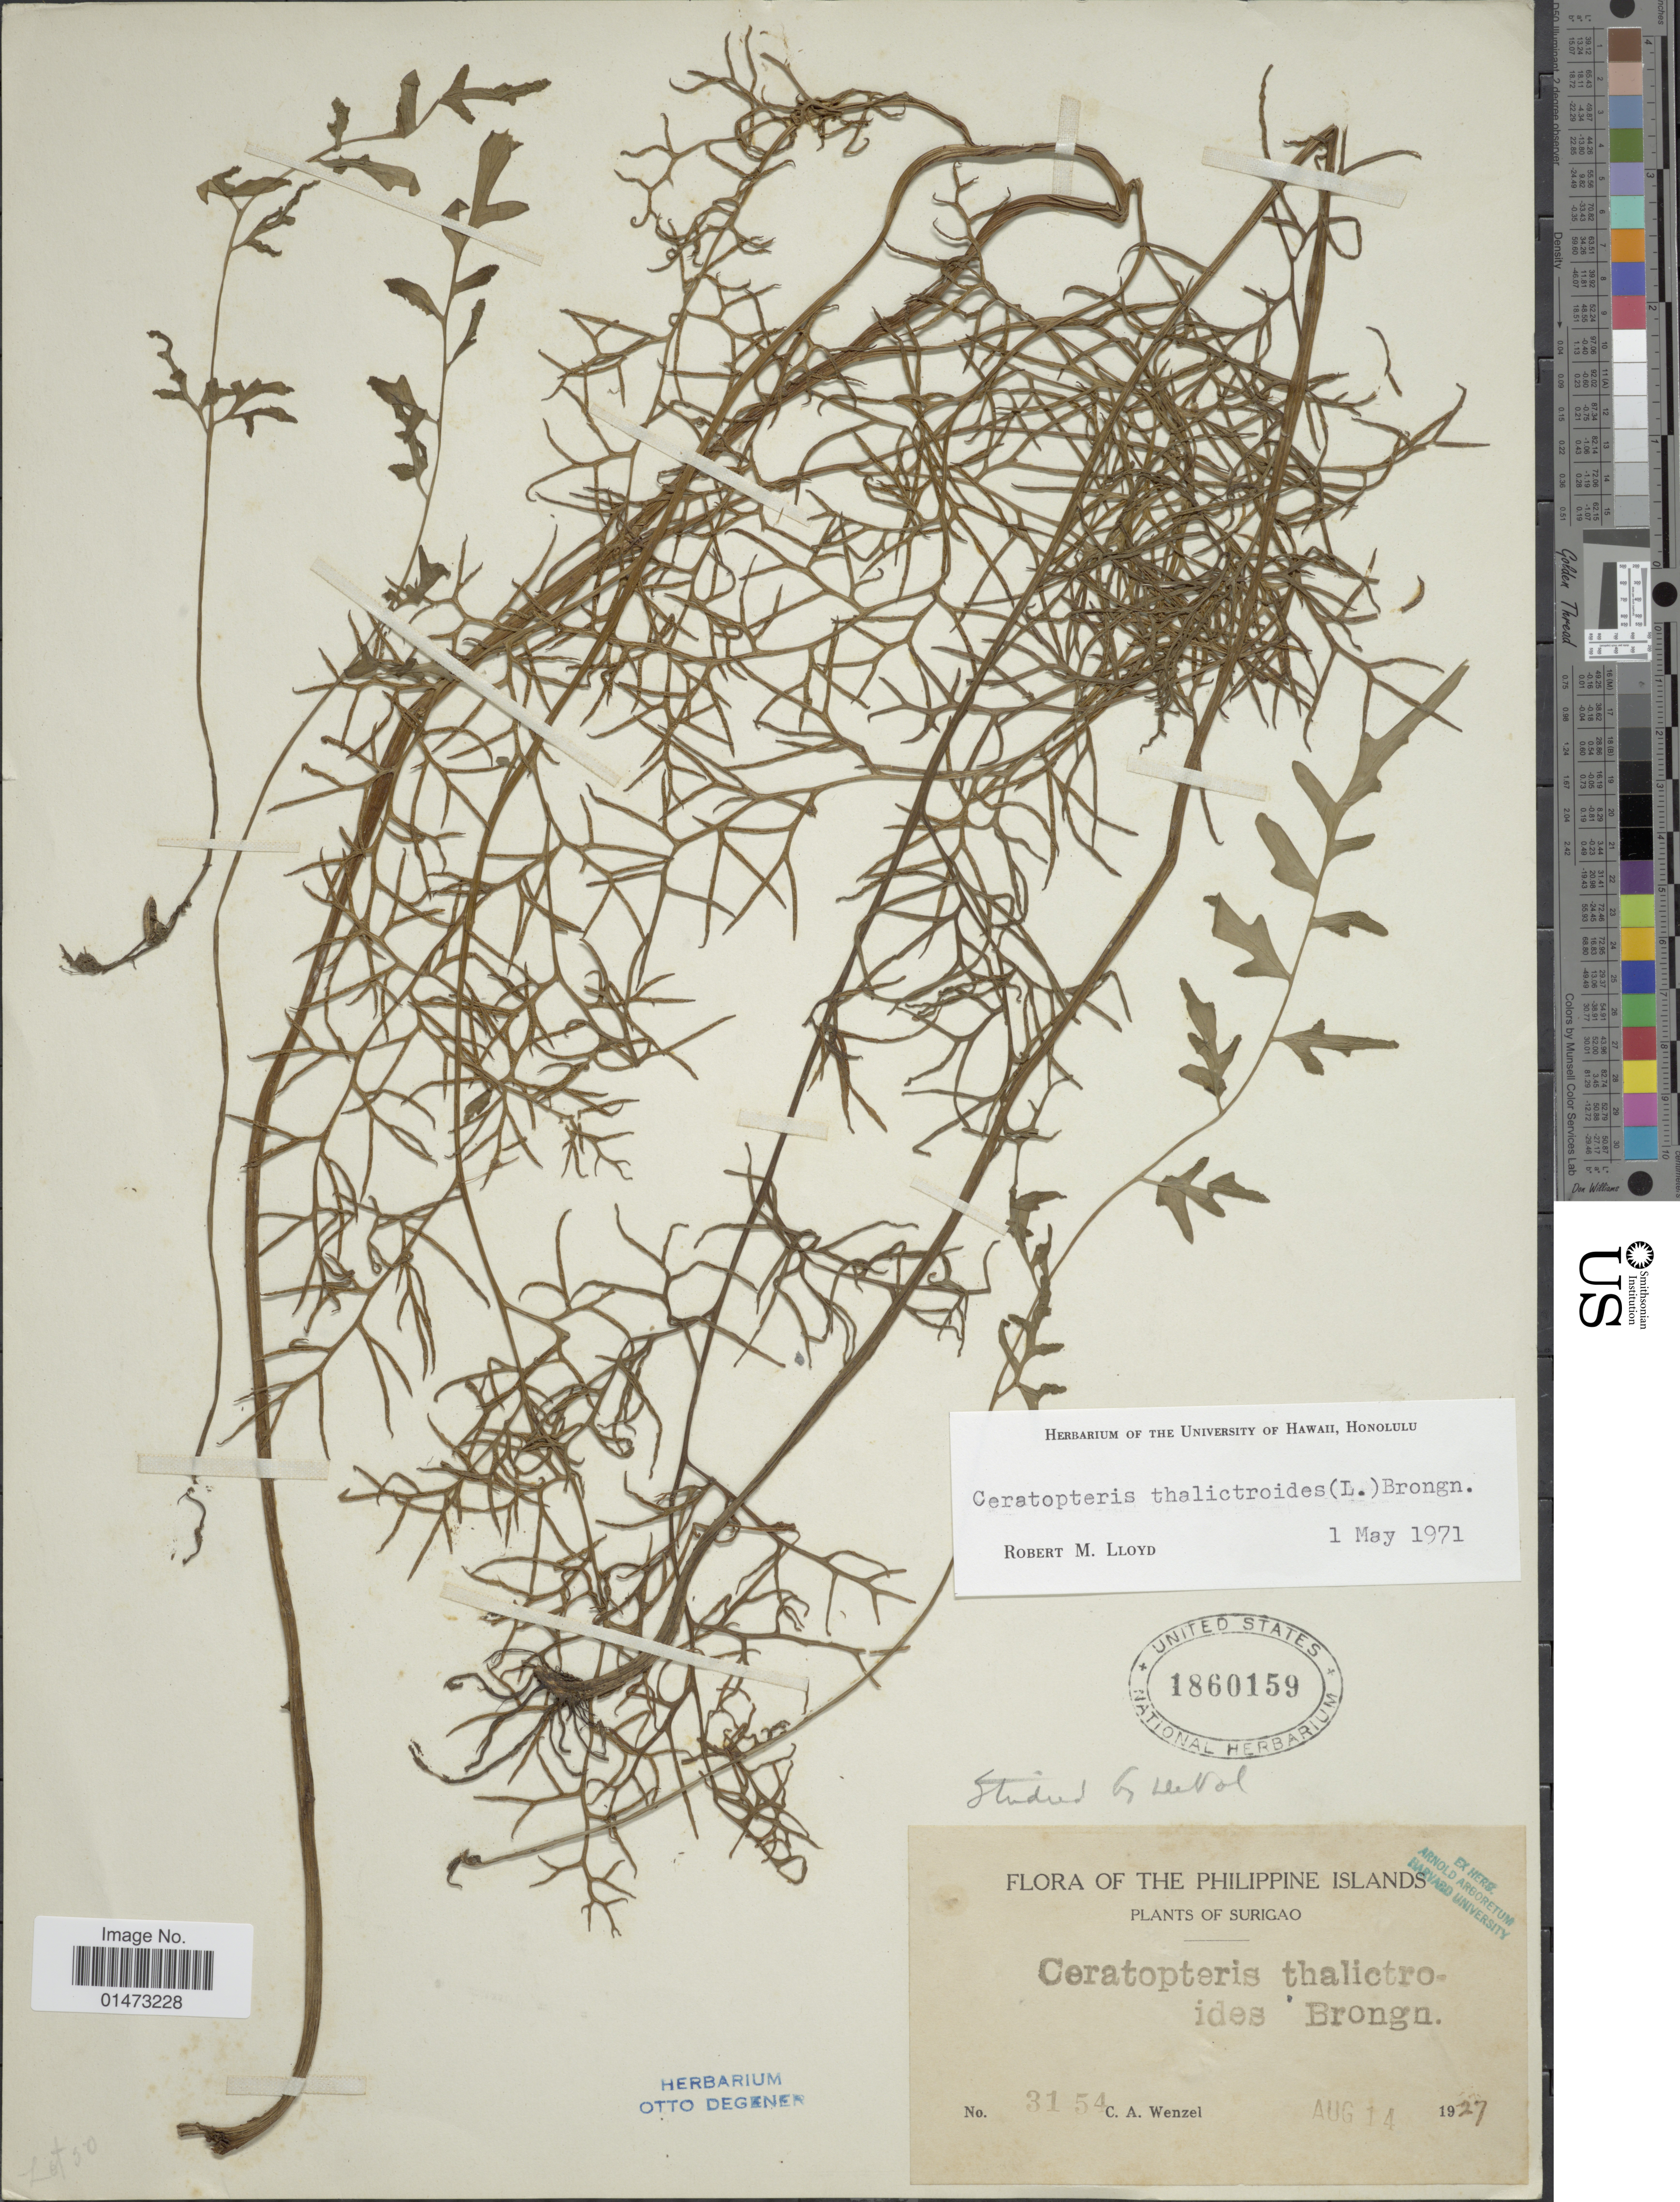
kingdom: Plantae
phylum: Tracheophyta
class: Polypodiopsida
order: Polypodiales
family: Pteridaceae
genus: Ceratopteris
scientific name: Ceratopteris thalictroides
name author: (L.) Brongn.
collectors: C. Wenzel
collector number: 3154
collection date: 1927-08-14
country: Philippines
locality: Surigao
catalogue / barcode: US 1860159